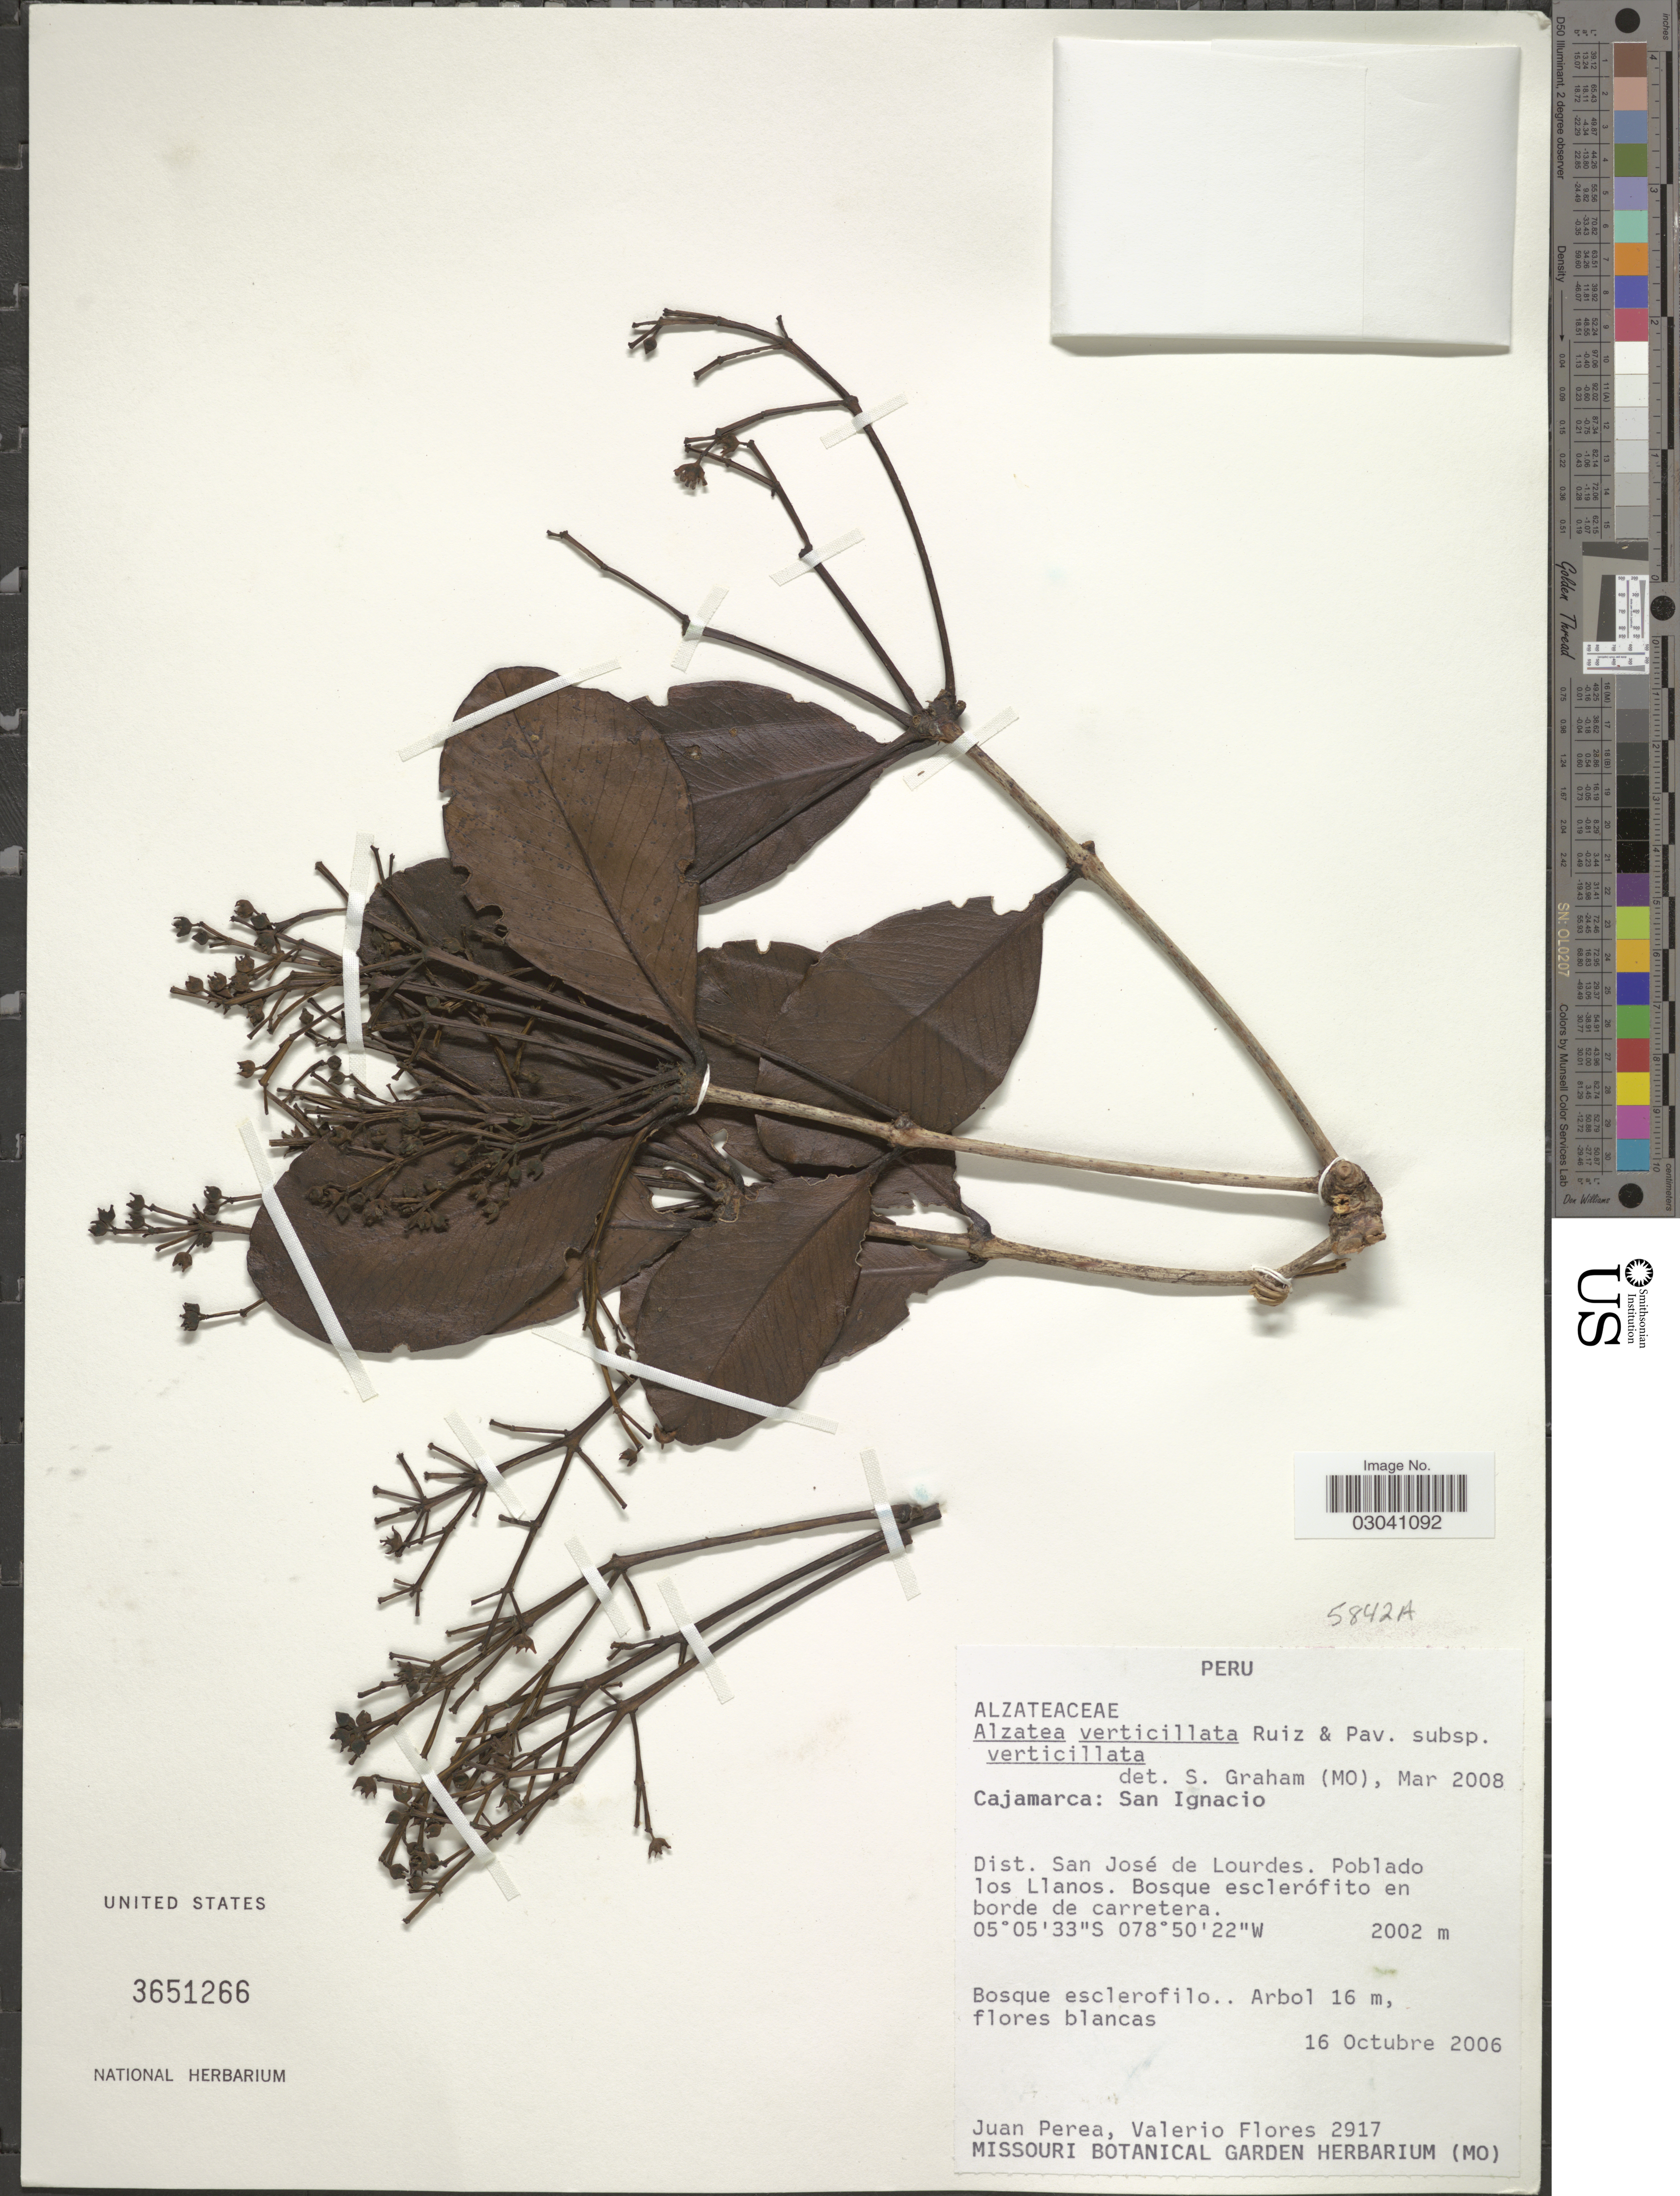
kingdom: Plantae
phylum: Tracheophyta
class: Magnoliopsida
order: Myrtales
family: Alzateaceae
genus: Alzatea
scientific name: Alzatea verticillata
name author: Ruiz & Pav.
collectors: J. Perea & V. Flores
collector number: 2917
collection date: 2006-10-16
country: Peru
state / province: Cajamarca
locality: San Ignacio. Dist. San José de Lourdes. Poblado los Llanos.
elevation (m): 2002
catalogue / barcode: US 3651266